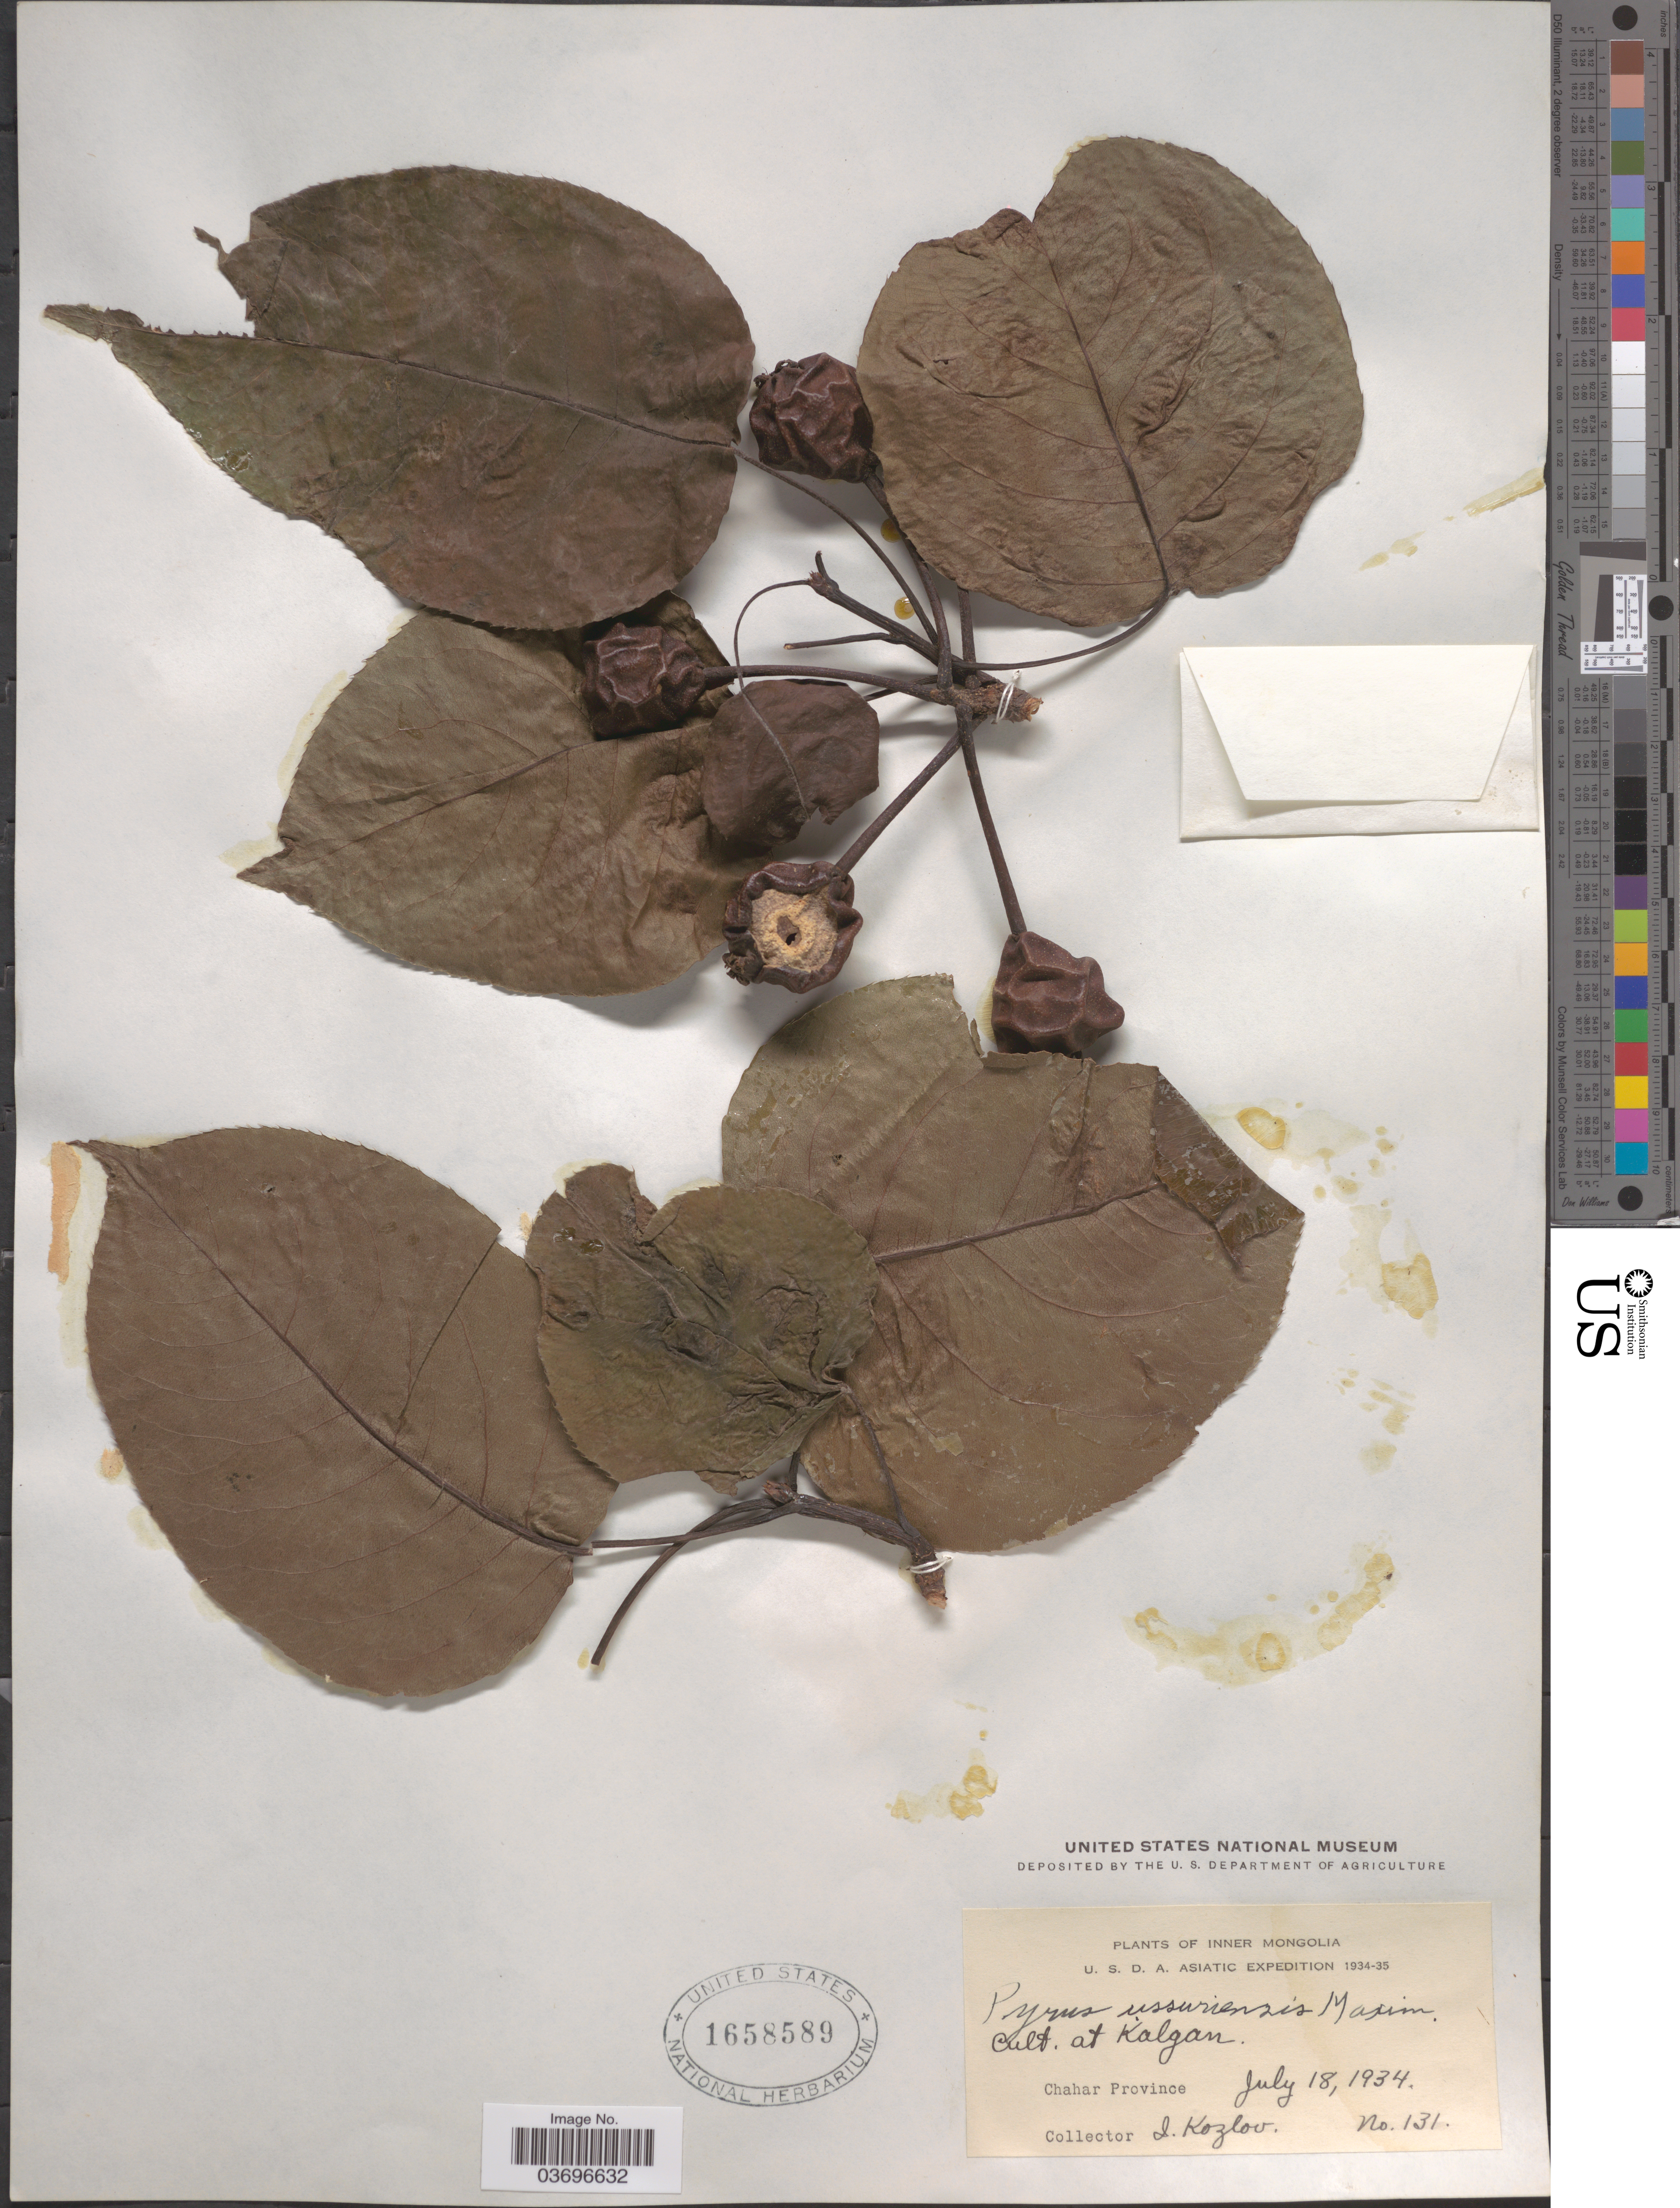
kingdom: Plantae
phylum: Tracheophyta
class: Magnoliopsida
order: Rosales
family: Rosaceae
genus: Pyrus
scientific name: Pyrus ussuriensis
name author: Maxim.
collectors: I. Kozlov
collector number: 131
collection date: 1934-07-18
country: China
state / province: Nei Monggol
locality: Inner Mongolia. Cult. at Kalgan. Chahar Province. [unsure placement]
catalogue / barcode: US 1658589